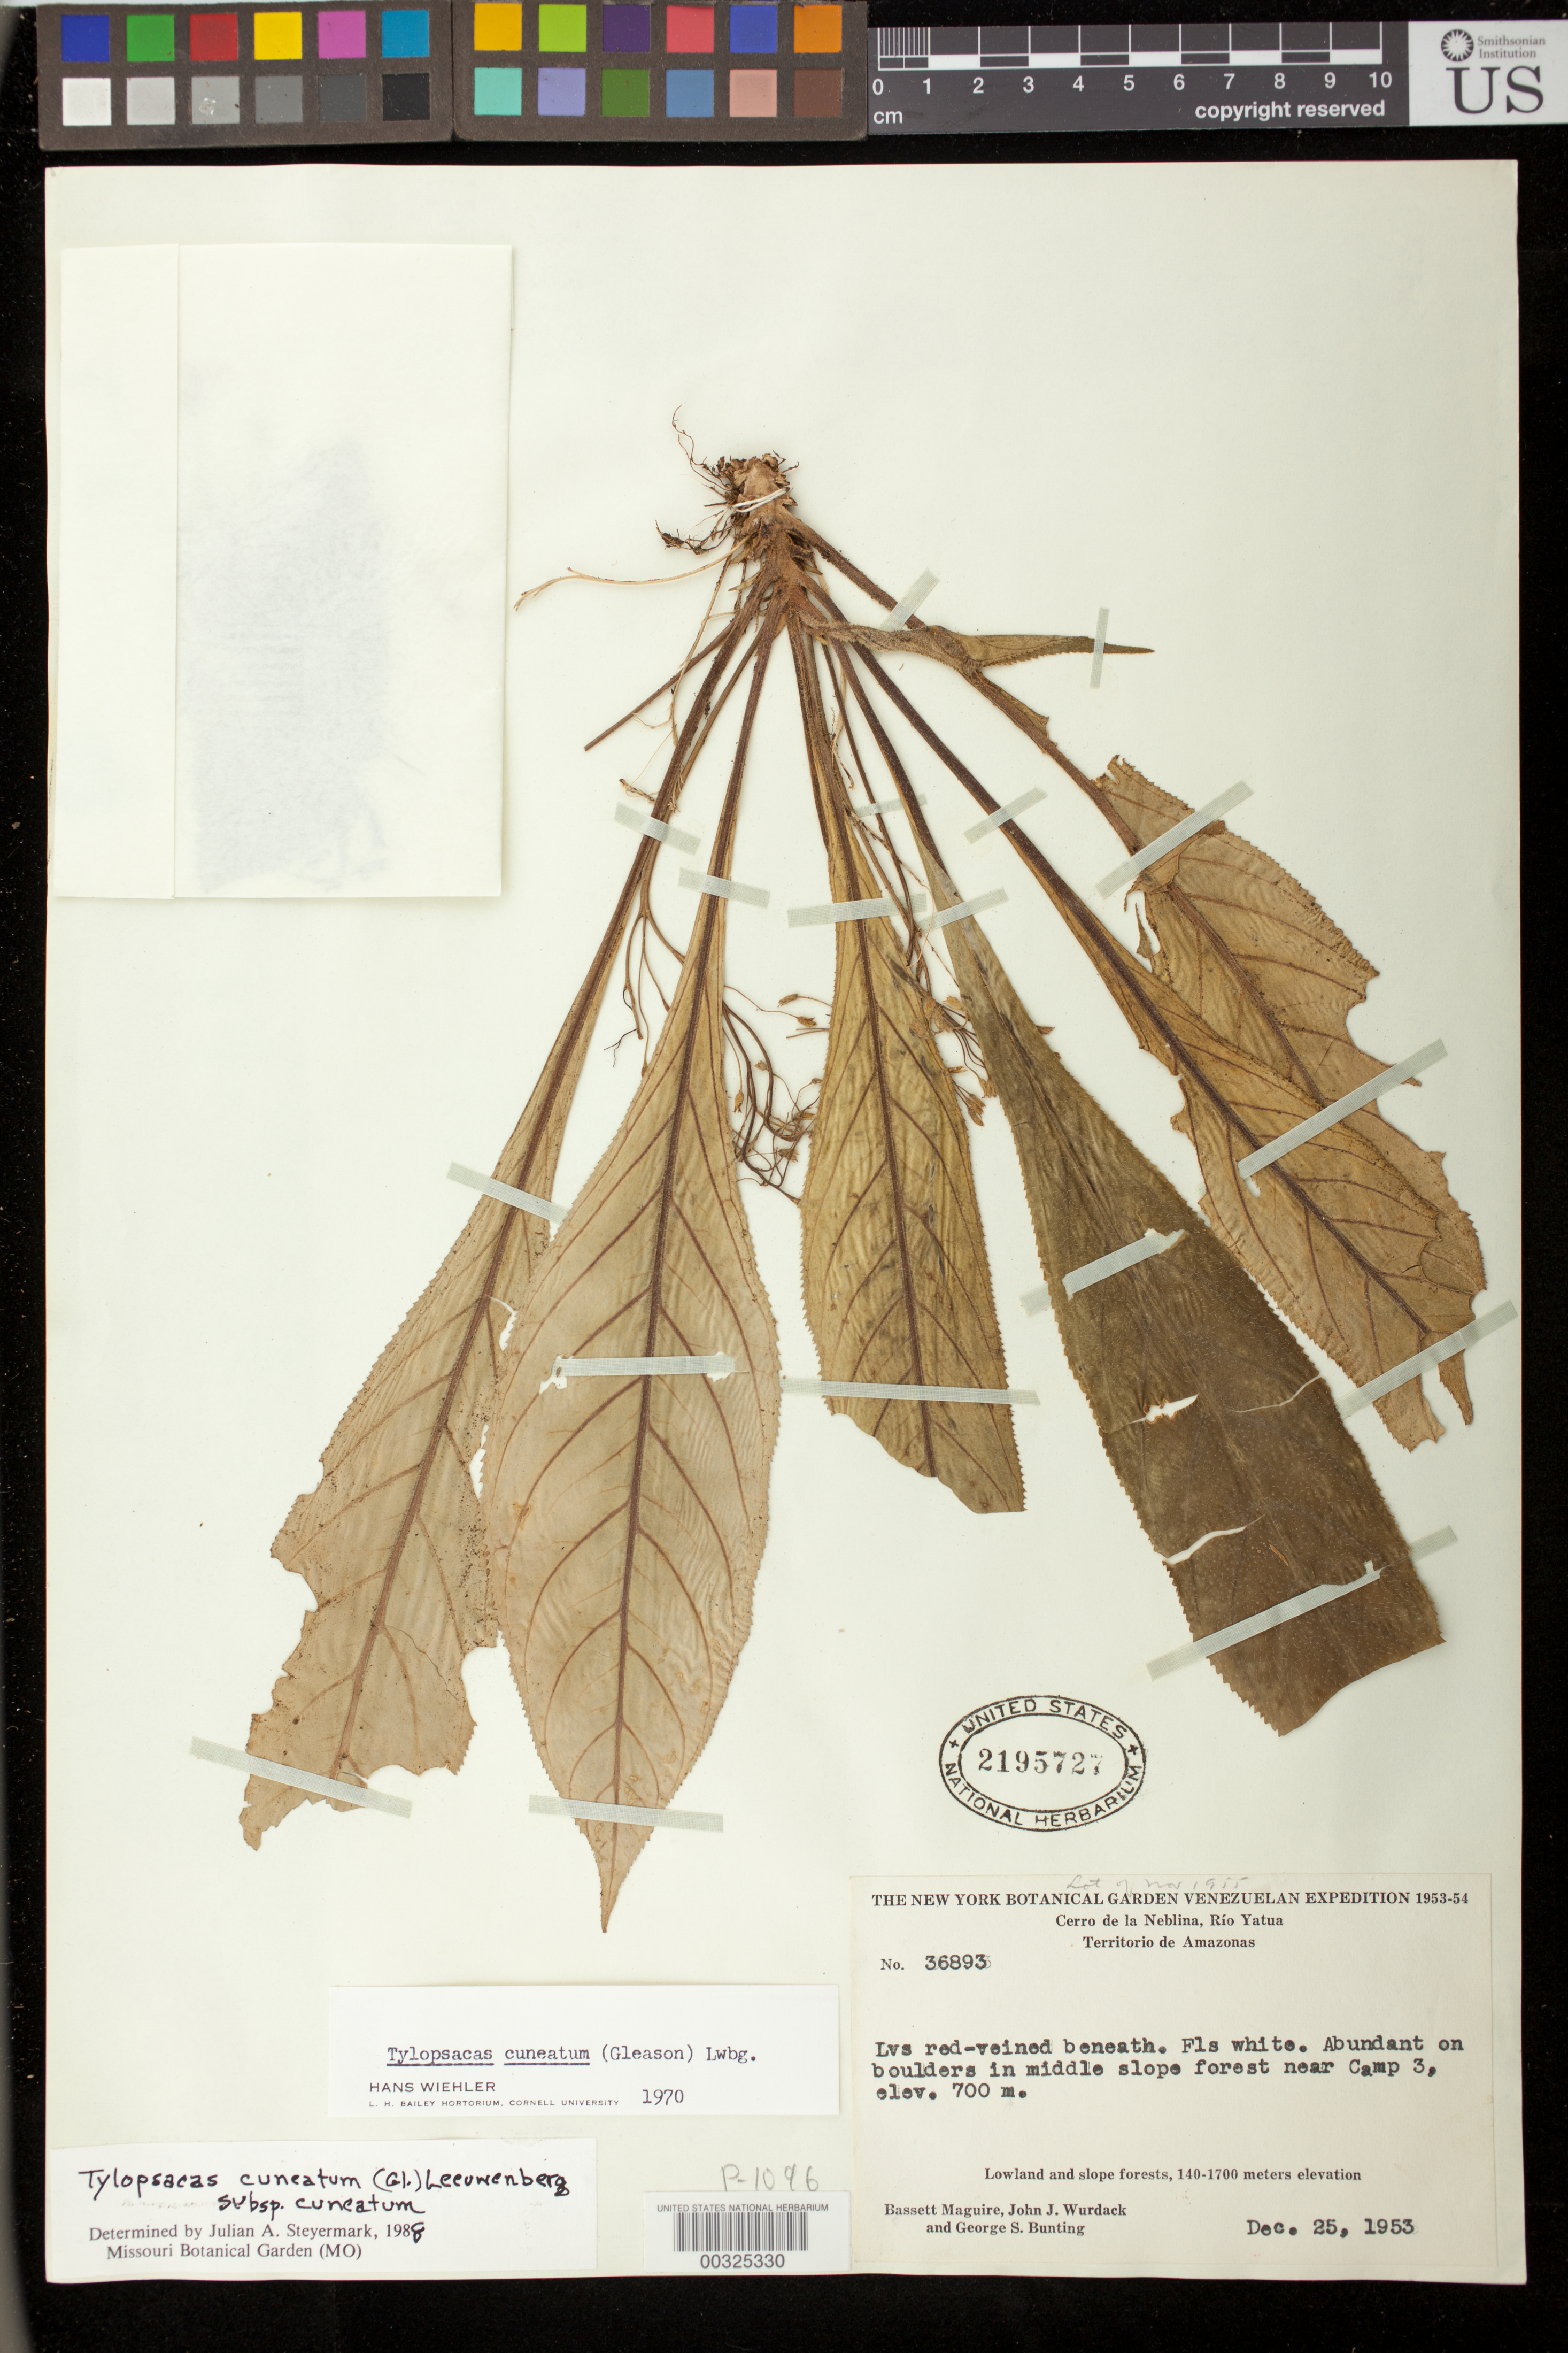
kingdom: Plantae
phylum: Tracheophyta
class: Magnoliopsida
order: Lamiales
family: Gesneriaceae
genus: Tylopsacas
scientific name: Tylopsacas cuneata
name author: (Gleason) Leeuwenb.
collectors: B. Maguire, J. J. Wurdack & G. S. Bunting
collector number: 36893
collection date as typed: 25 Dec 1953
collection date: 1953-12-25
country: Venezuela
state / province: Amazonas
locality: Cerro de La Neblina, Rio Yatua, near camp 3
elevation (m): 700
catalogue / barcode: US 2195727